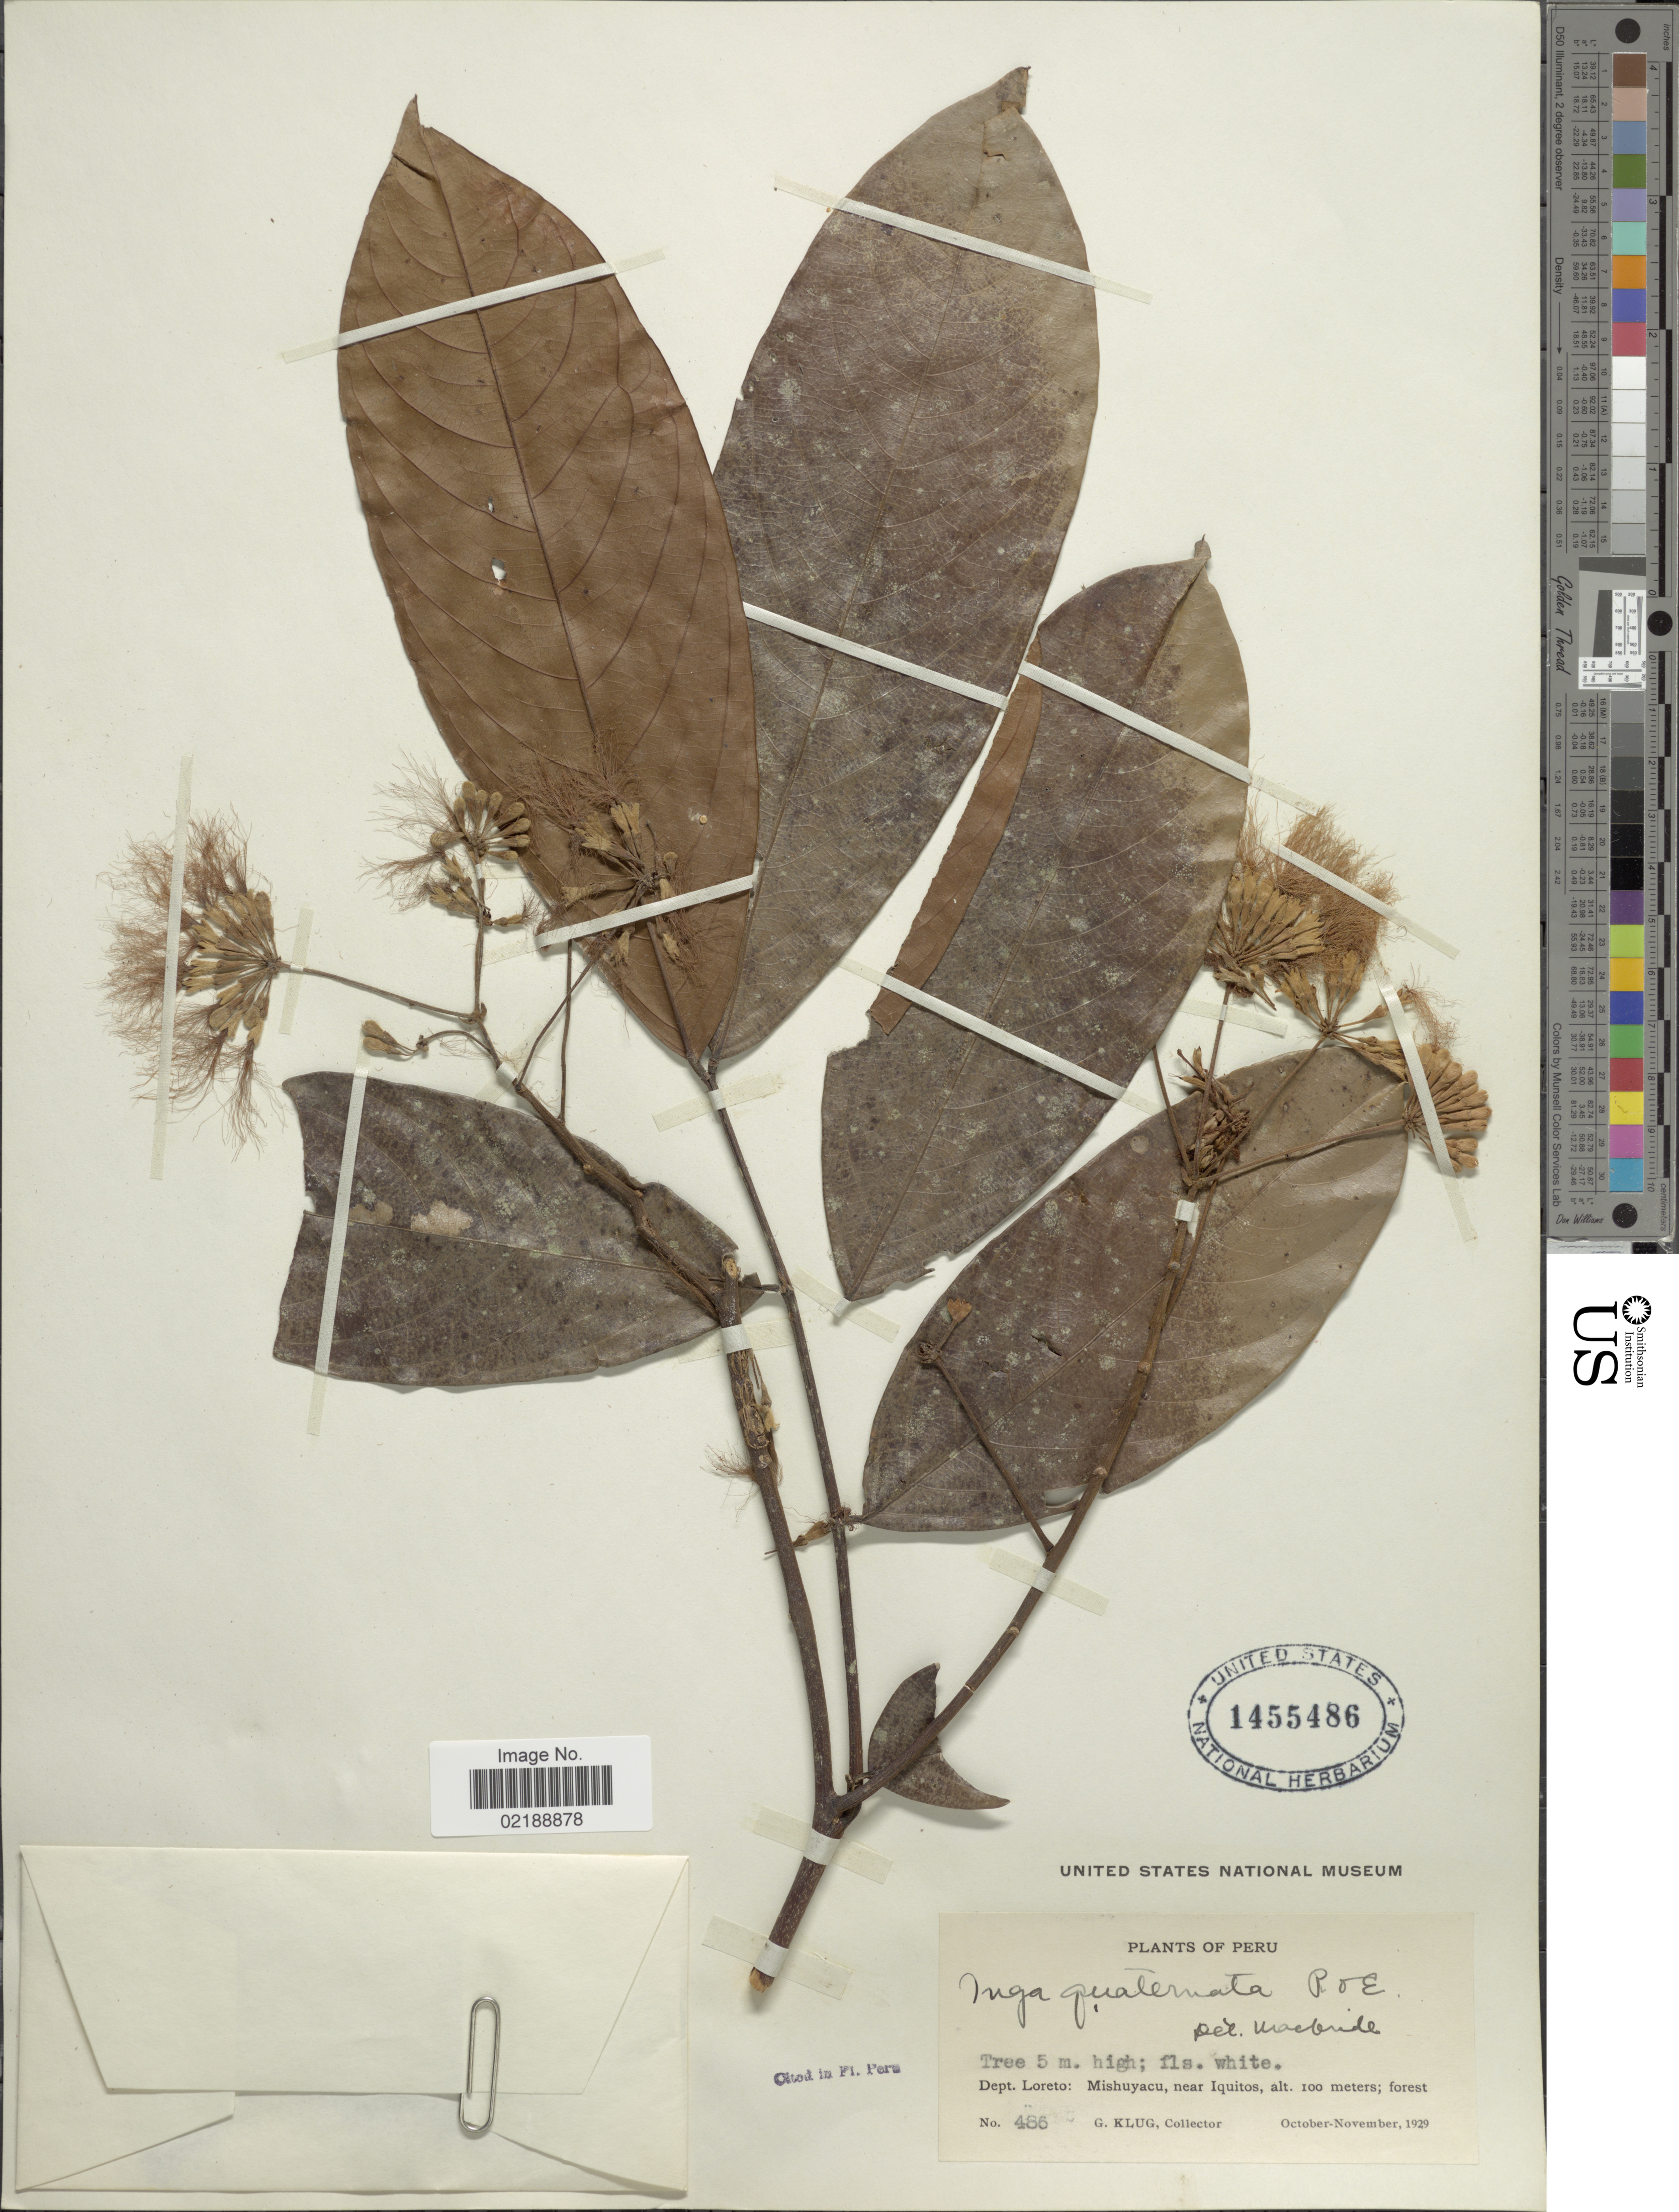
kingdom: Plantae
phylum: Tracheophyta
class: Magnoliopsida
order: Fabales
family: Fabaceae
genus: Inga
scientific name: Inga nobilis subsp. quaternata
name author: (Poepp. & Endl.) T.D. Penn.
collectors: G. Klug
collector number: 486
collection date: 1929-10/1929-11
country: Peru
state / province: Loreto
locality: Dept. Loreto: Mishuyacu, near Iquitos; forest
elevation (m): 100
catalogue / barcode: US 1455486